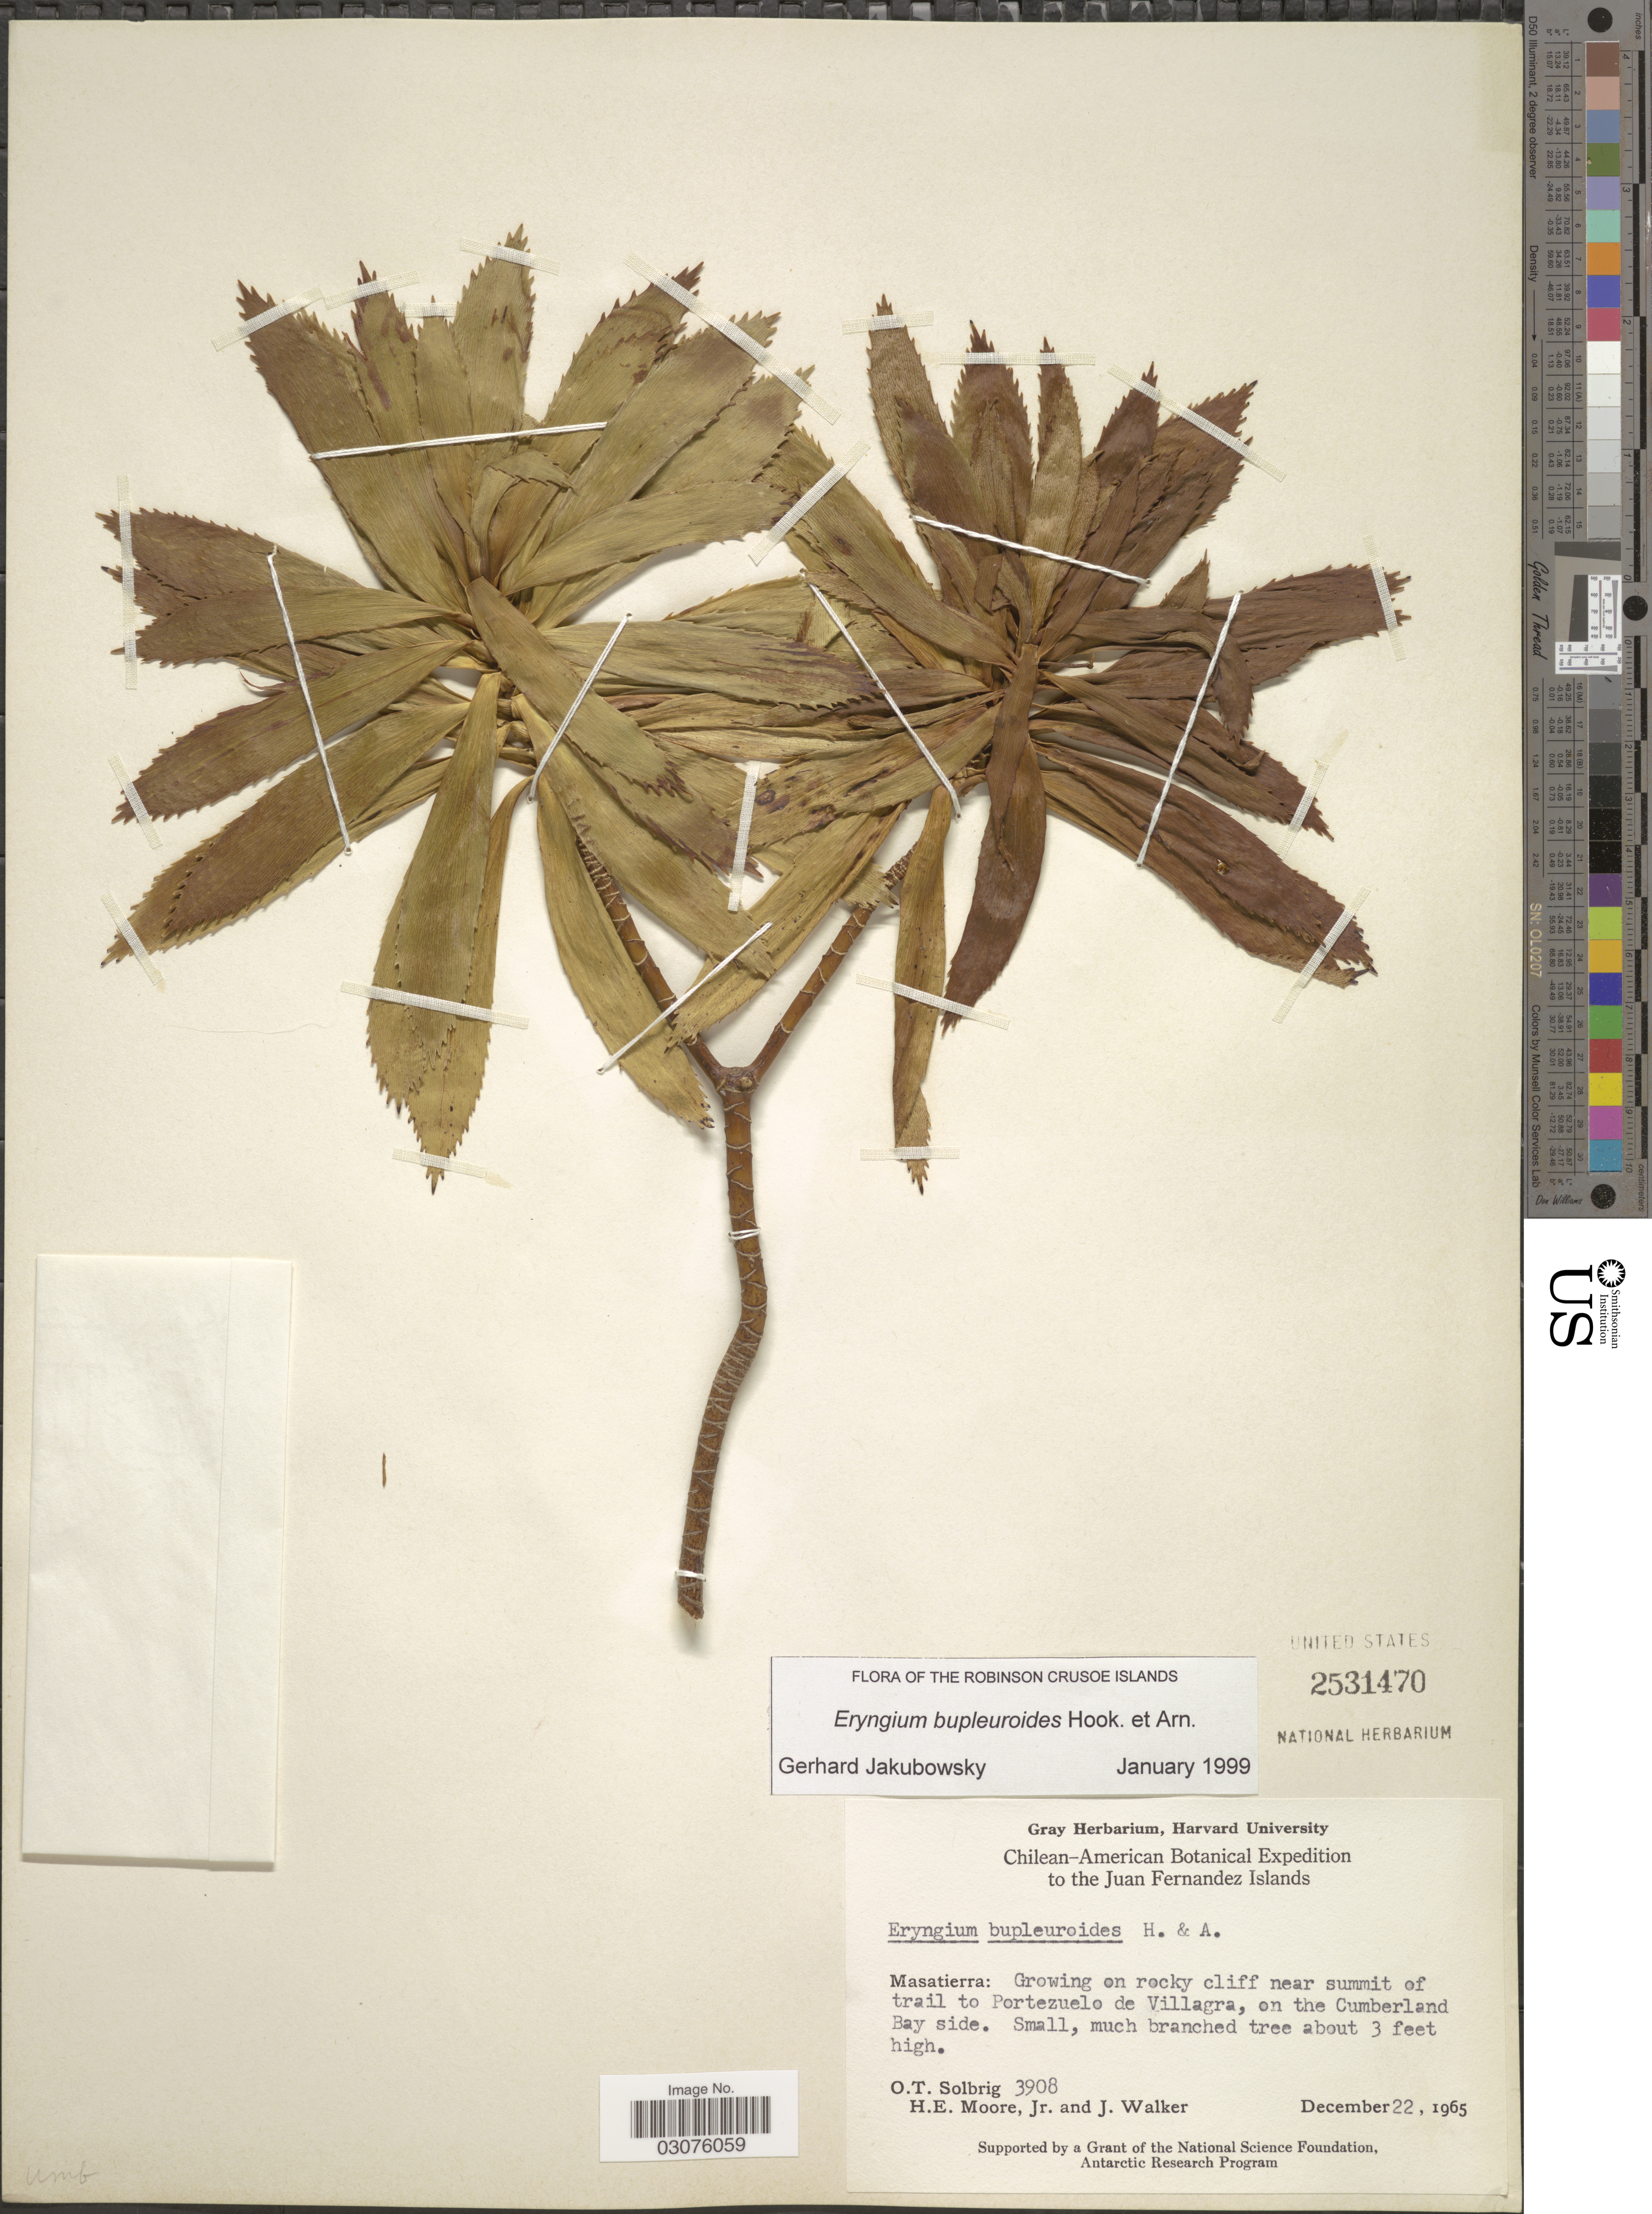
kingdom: Plantae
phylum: Tracheophyta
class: Magnoliopsida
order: Apiales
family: Apiaceae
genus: Eryngium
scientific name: Eryngium bupleuroides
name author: Hook. & Arn.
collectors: O. T. Solbrig, H. Moore & J. Walker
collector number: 3908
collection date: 1965-12-22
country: Chile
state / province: Valparaíso (V)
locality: Juan Fernandez Islands. Masatierra: Growing on rocky cliff near summit of trail to Portezuelo de Villagra, on the Cumberland Bay side.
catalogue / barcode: US 2531470